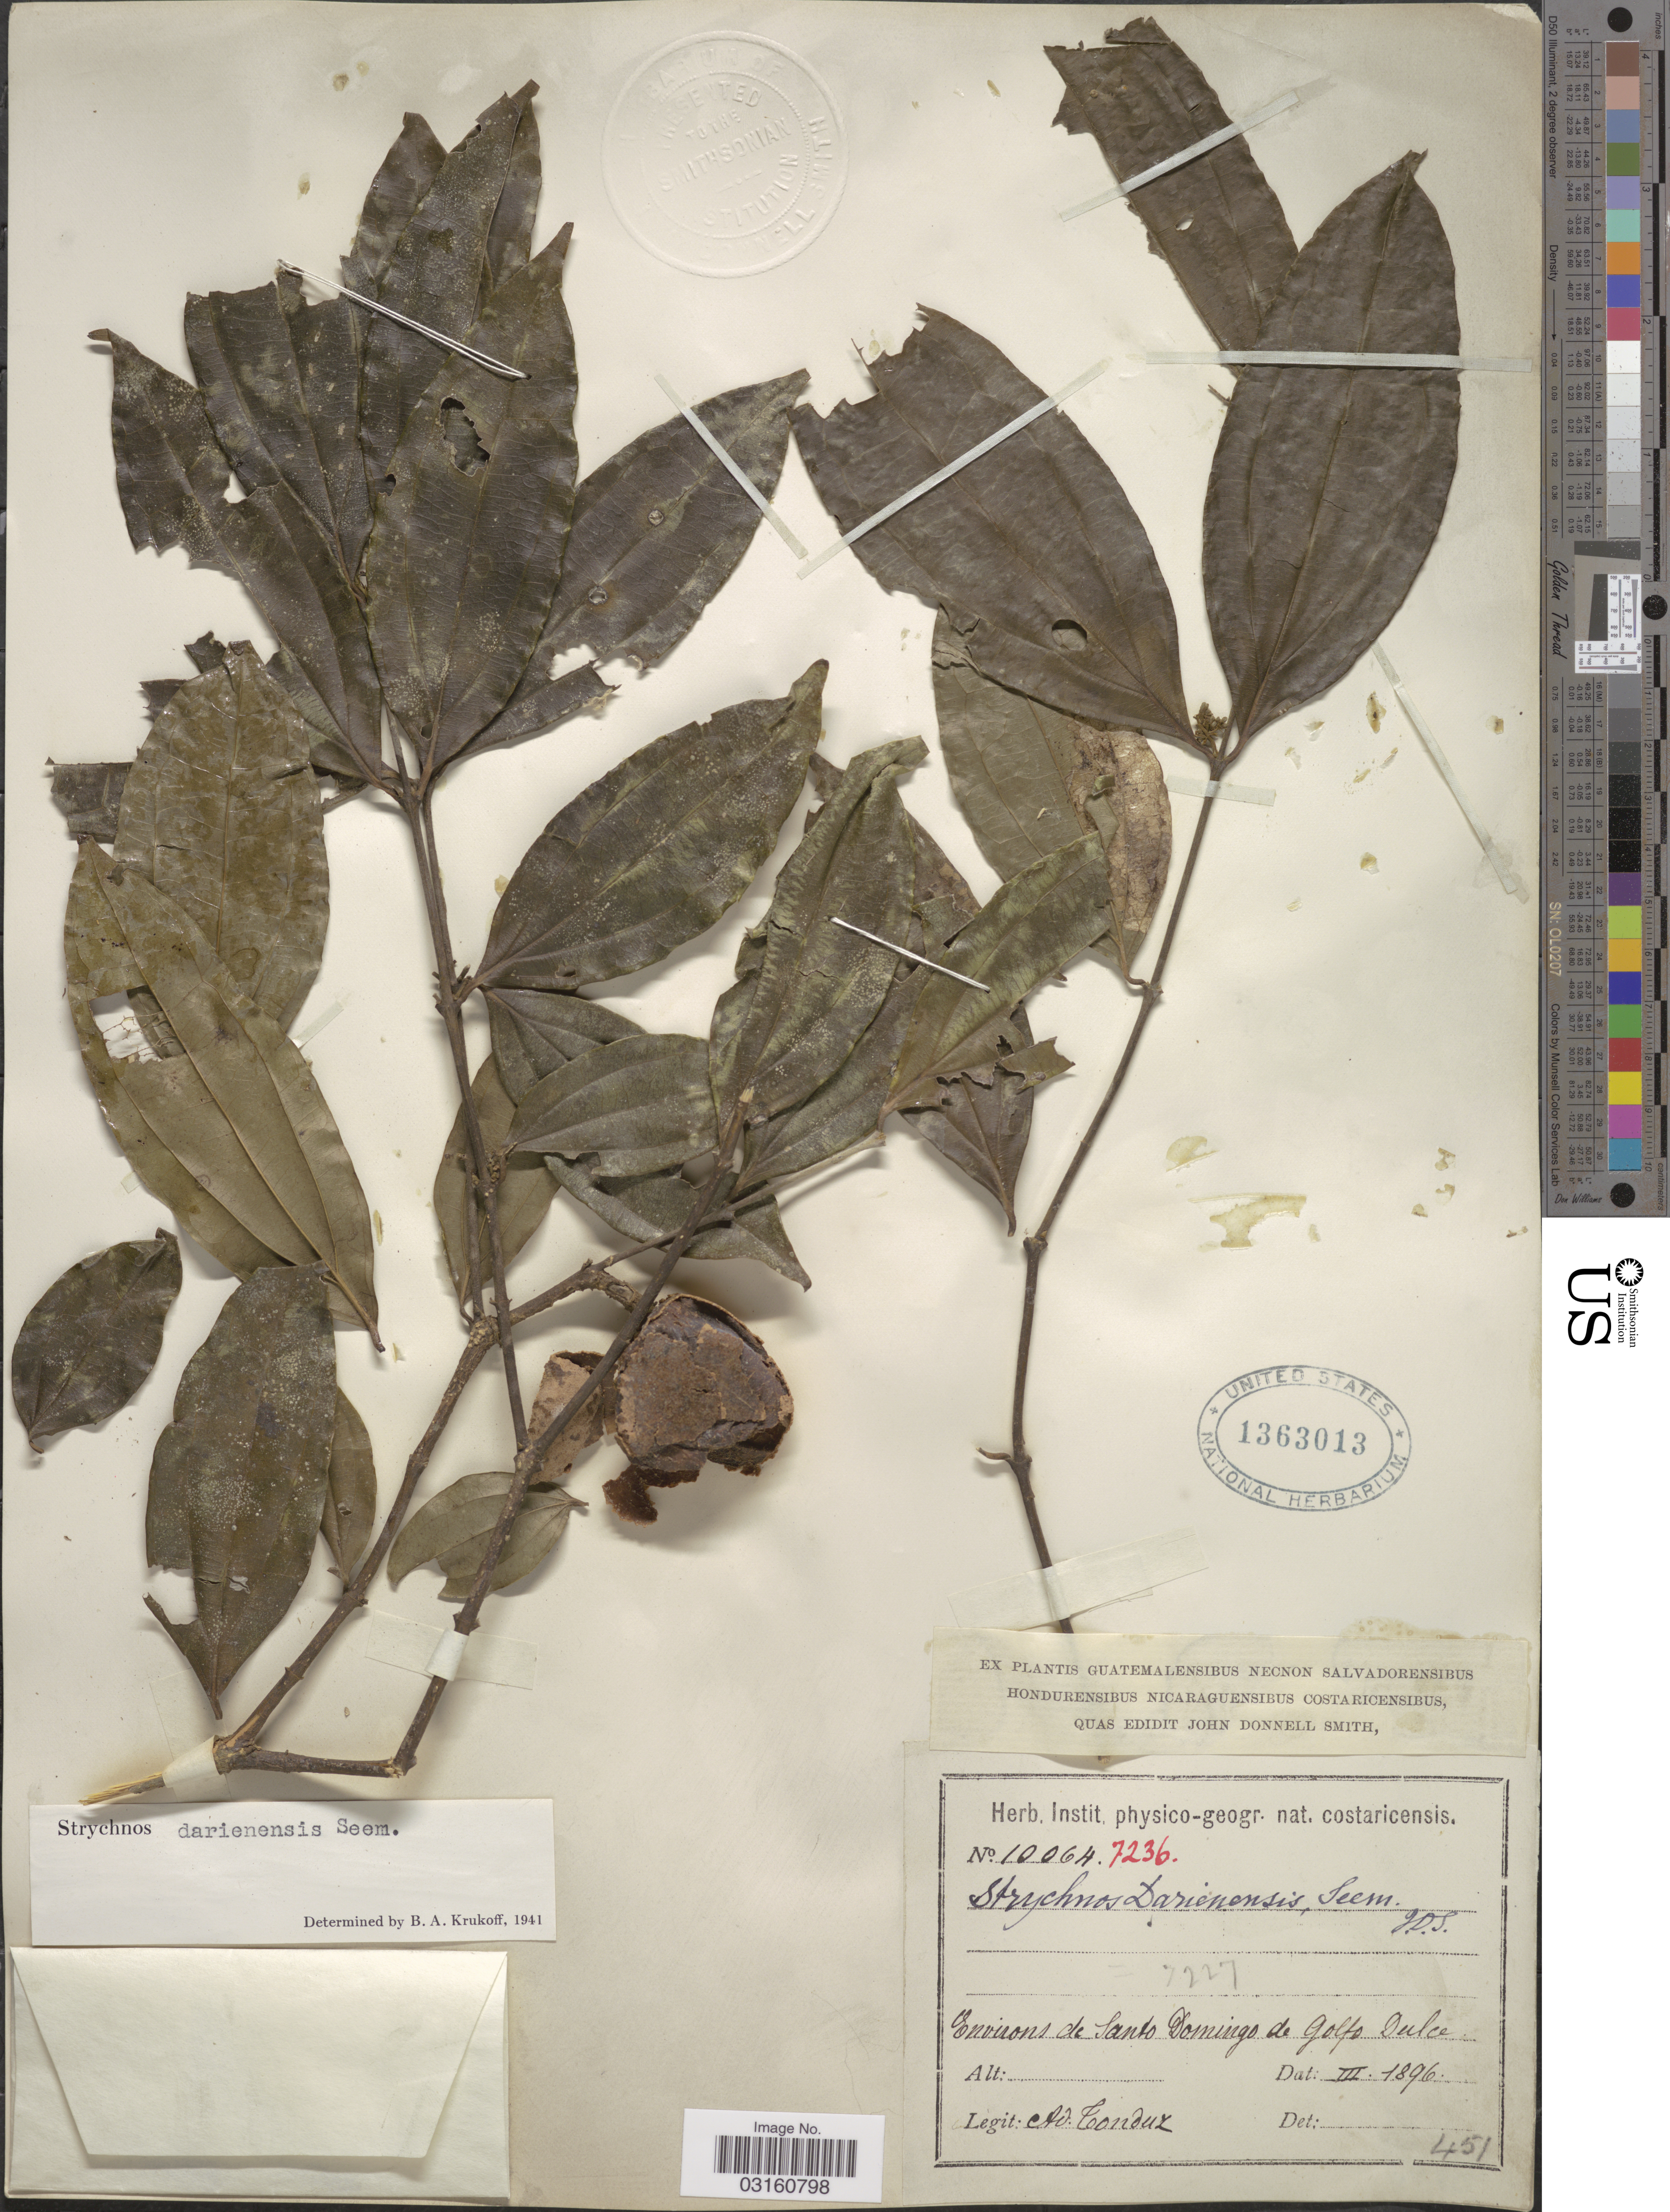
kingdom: Plantae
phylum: Tracheophyta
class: Magnoliopsida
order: Gentianales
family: Loganiaceae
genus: Strychnos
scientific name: Strychnos darienensis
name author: Seem.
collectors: A. Tonduz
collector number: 10064/7236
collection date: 1896-03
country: Costa Rica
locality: Environs de Santo Domingo de Golfo Dulce.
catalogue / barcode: US 1363013